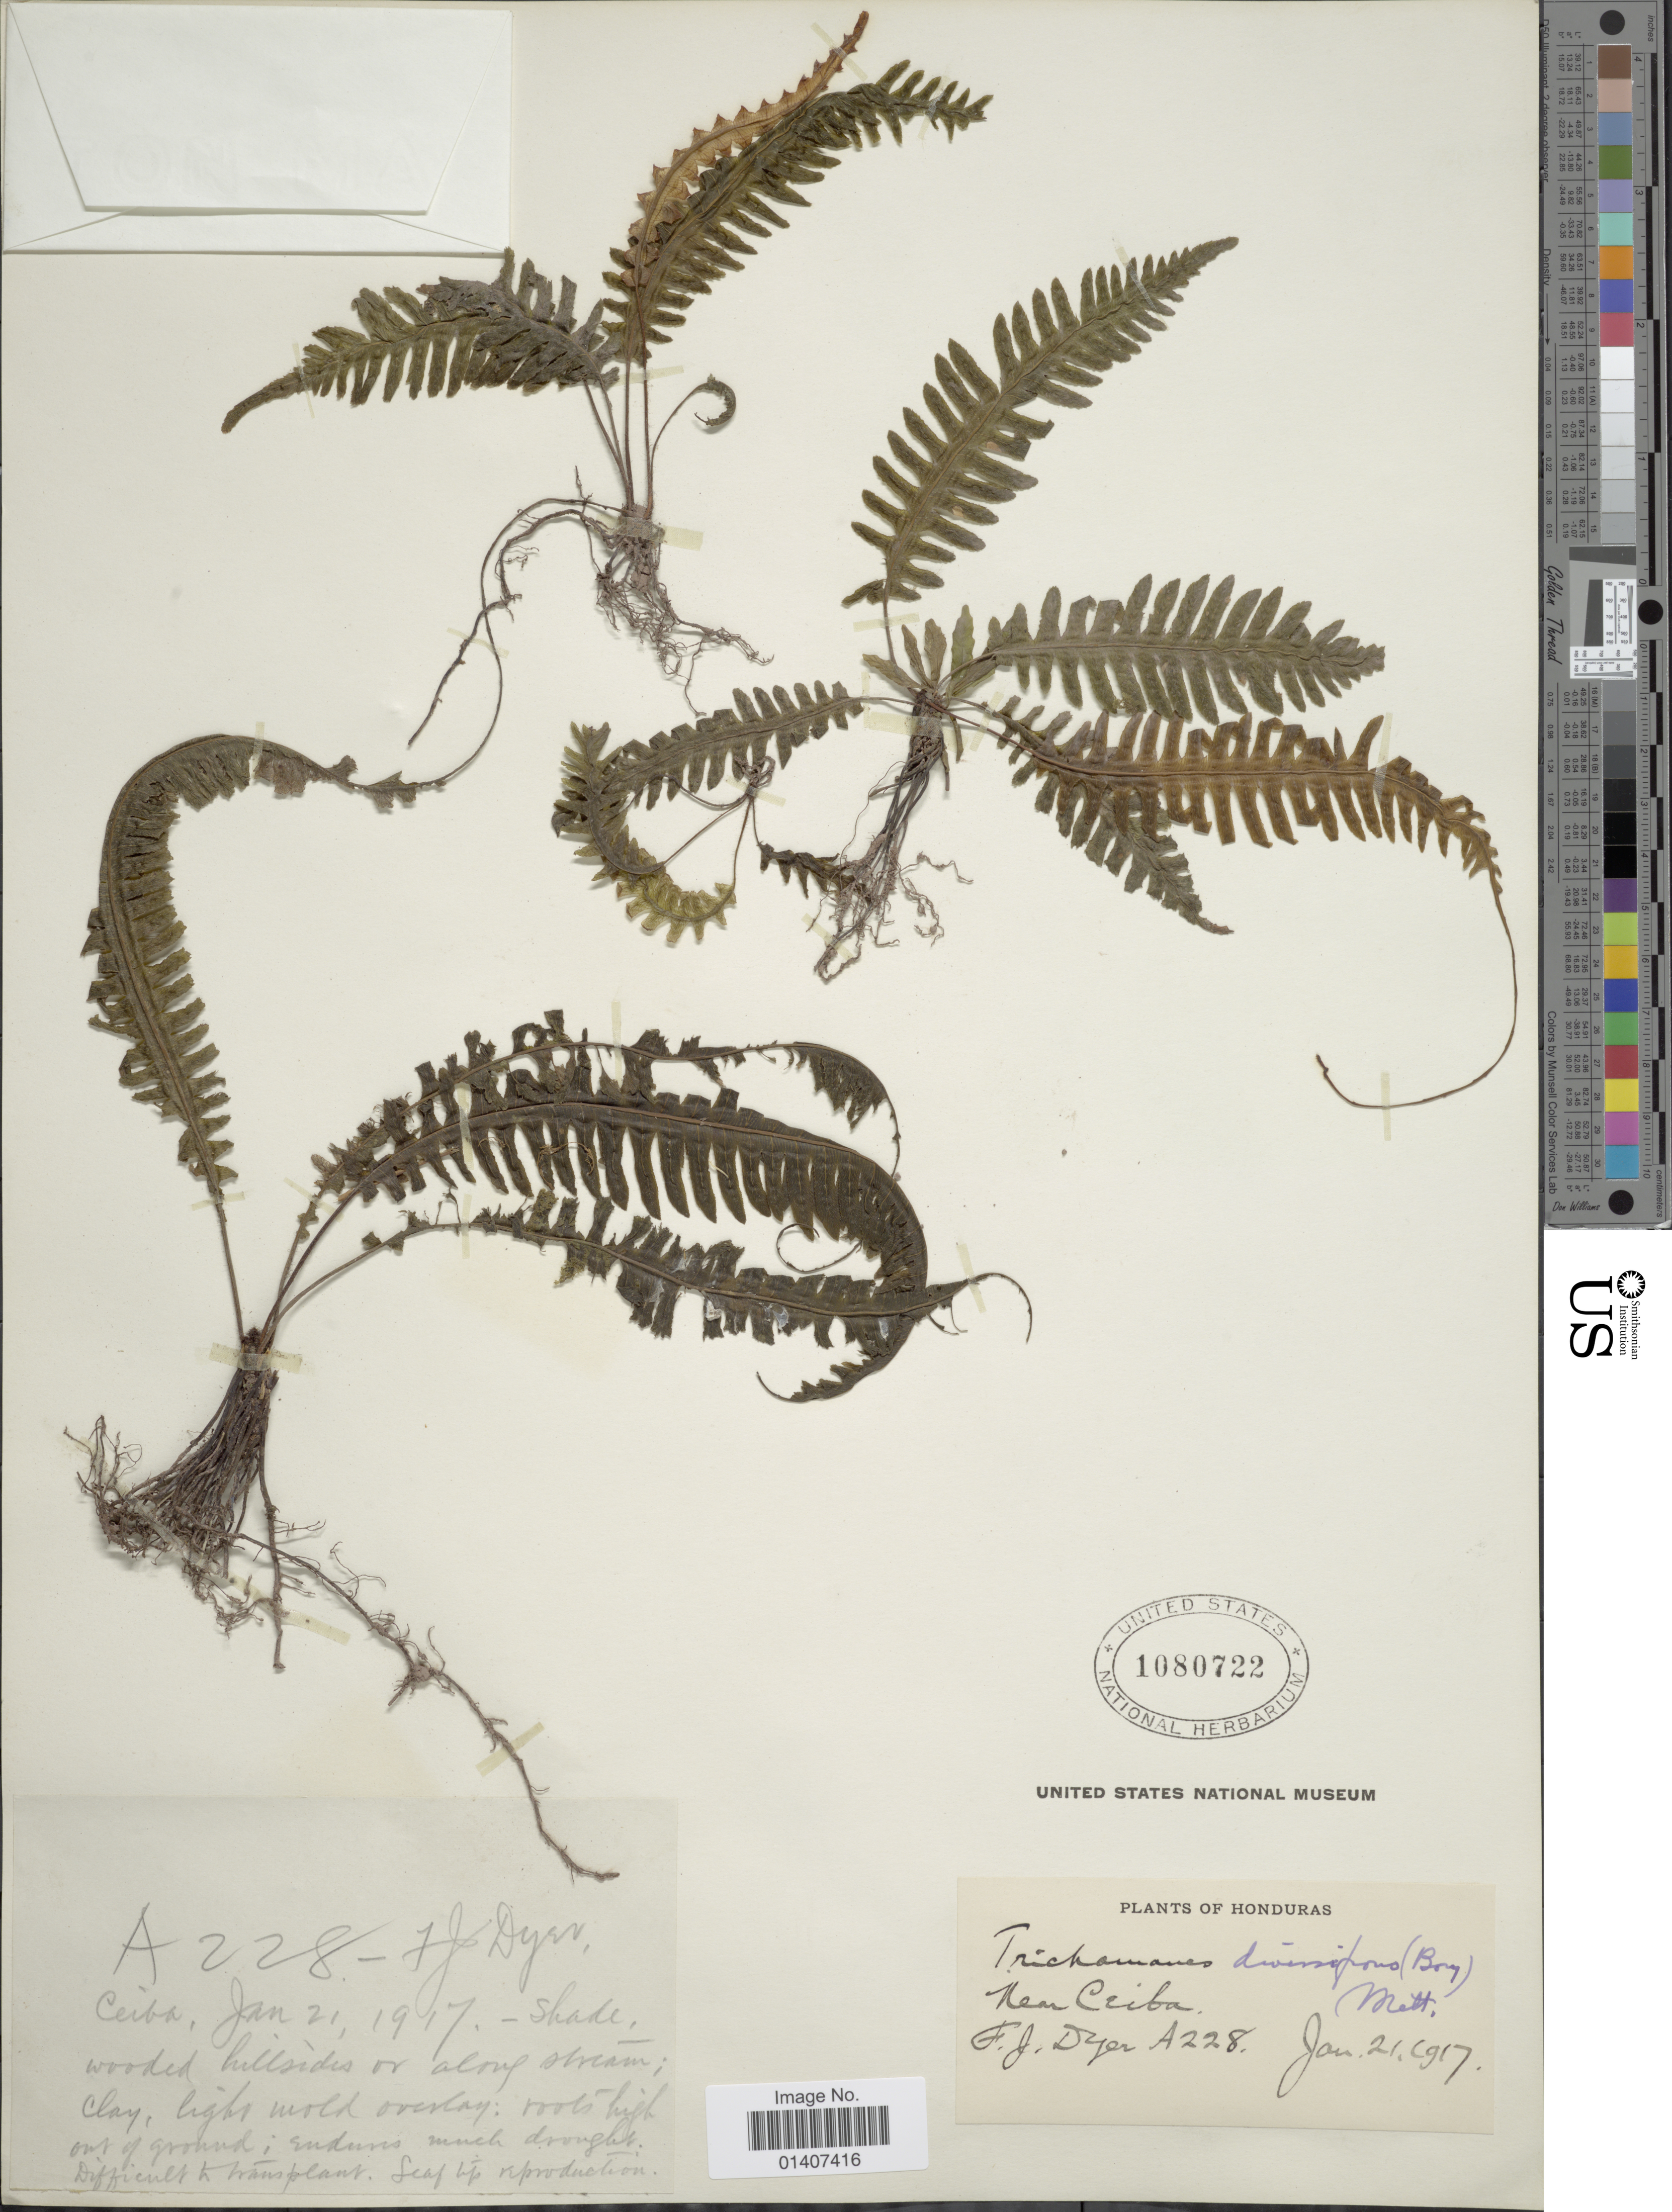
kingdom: Plantae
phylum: Tracheophyta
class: Polypodiopsida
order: Hymenophyllales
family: Hymenophyllaceae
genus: Trichomanes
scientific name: Trichomanes diversifrons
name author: (Bory) Mett. ex Sadeb.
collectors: F. J. Dyer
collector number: A228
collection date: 1917-01-21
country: Honduras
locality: Near Ceiba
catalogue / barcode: US 1080722